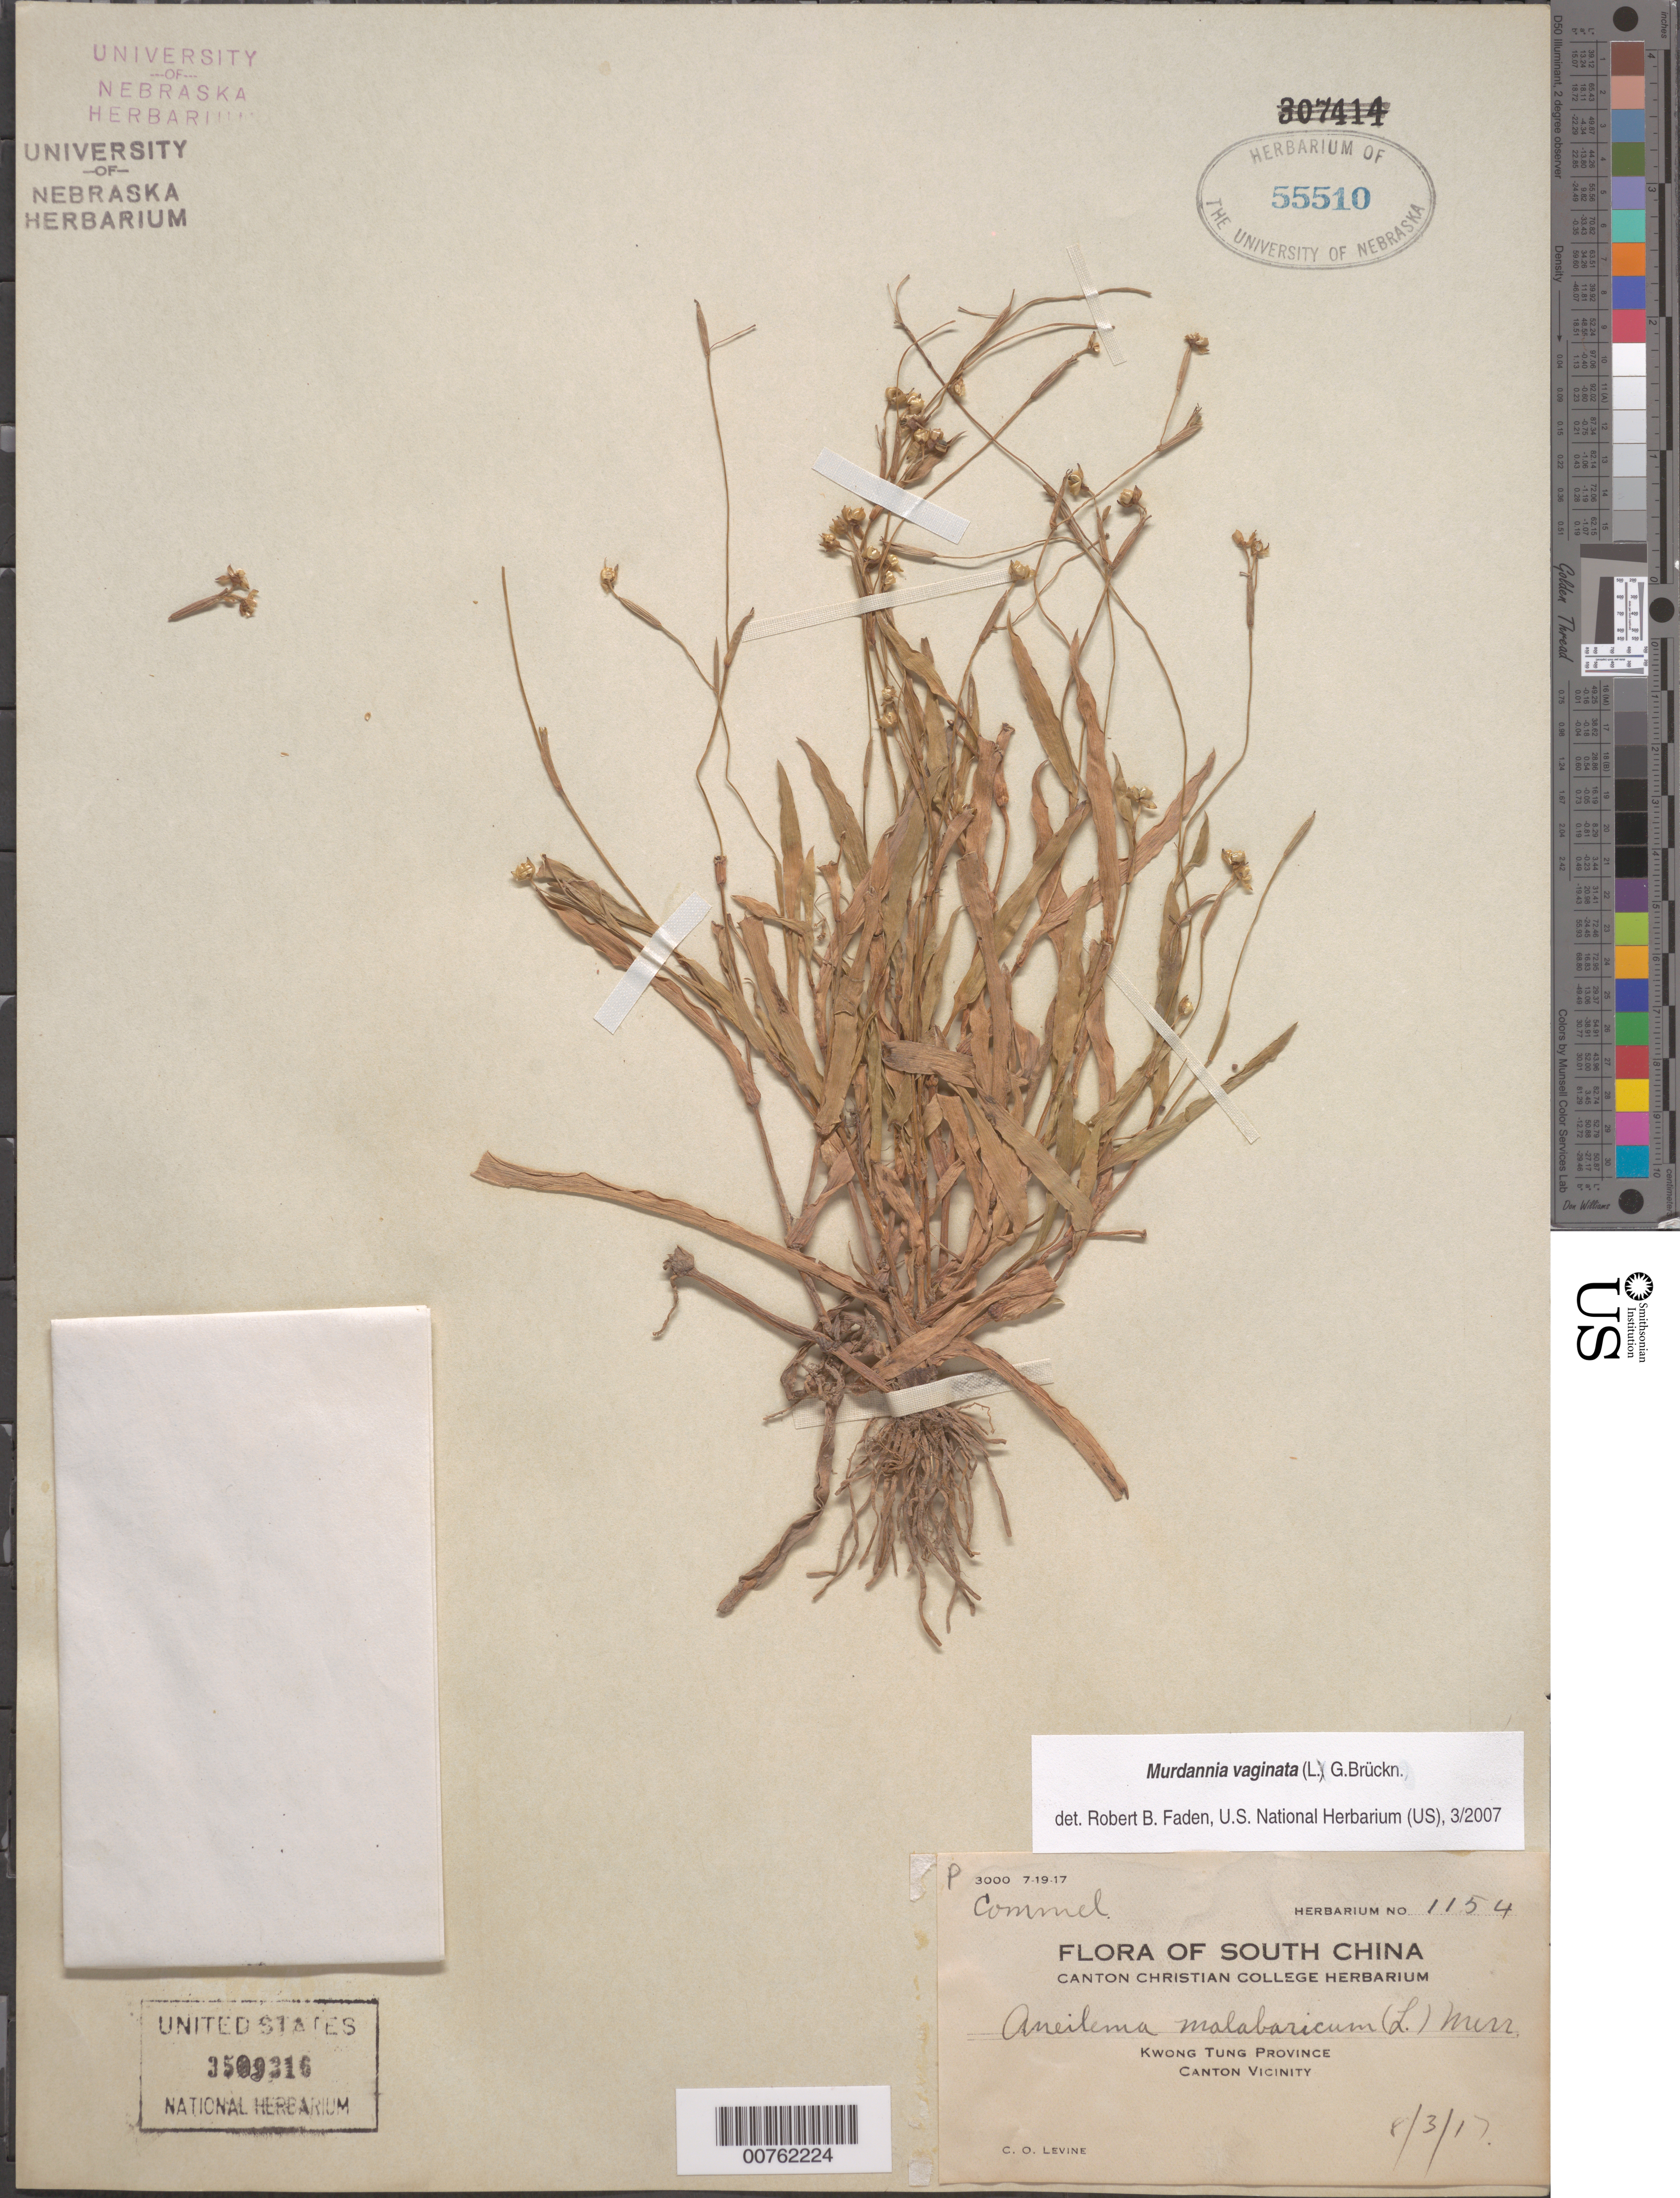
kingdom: Plantae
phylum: Tracheophyta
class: Liliopsida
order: Commelinales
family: Commelinaceae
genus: Murdannia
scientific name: Murdannia vaginata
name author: (L.) G. Brückn.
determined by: Faden, Robert B., (US), Smithsonian Institution - National Museum of Natural History (UNITED STATES)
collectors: C. O. Levine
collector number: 1154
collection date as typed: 03 Aug 1917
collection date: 1917-08-03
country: China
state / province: Guangdong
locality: Canton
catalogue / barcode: US 3509316